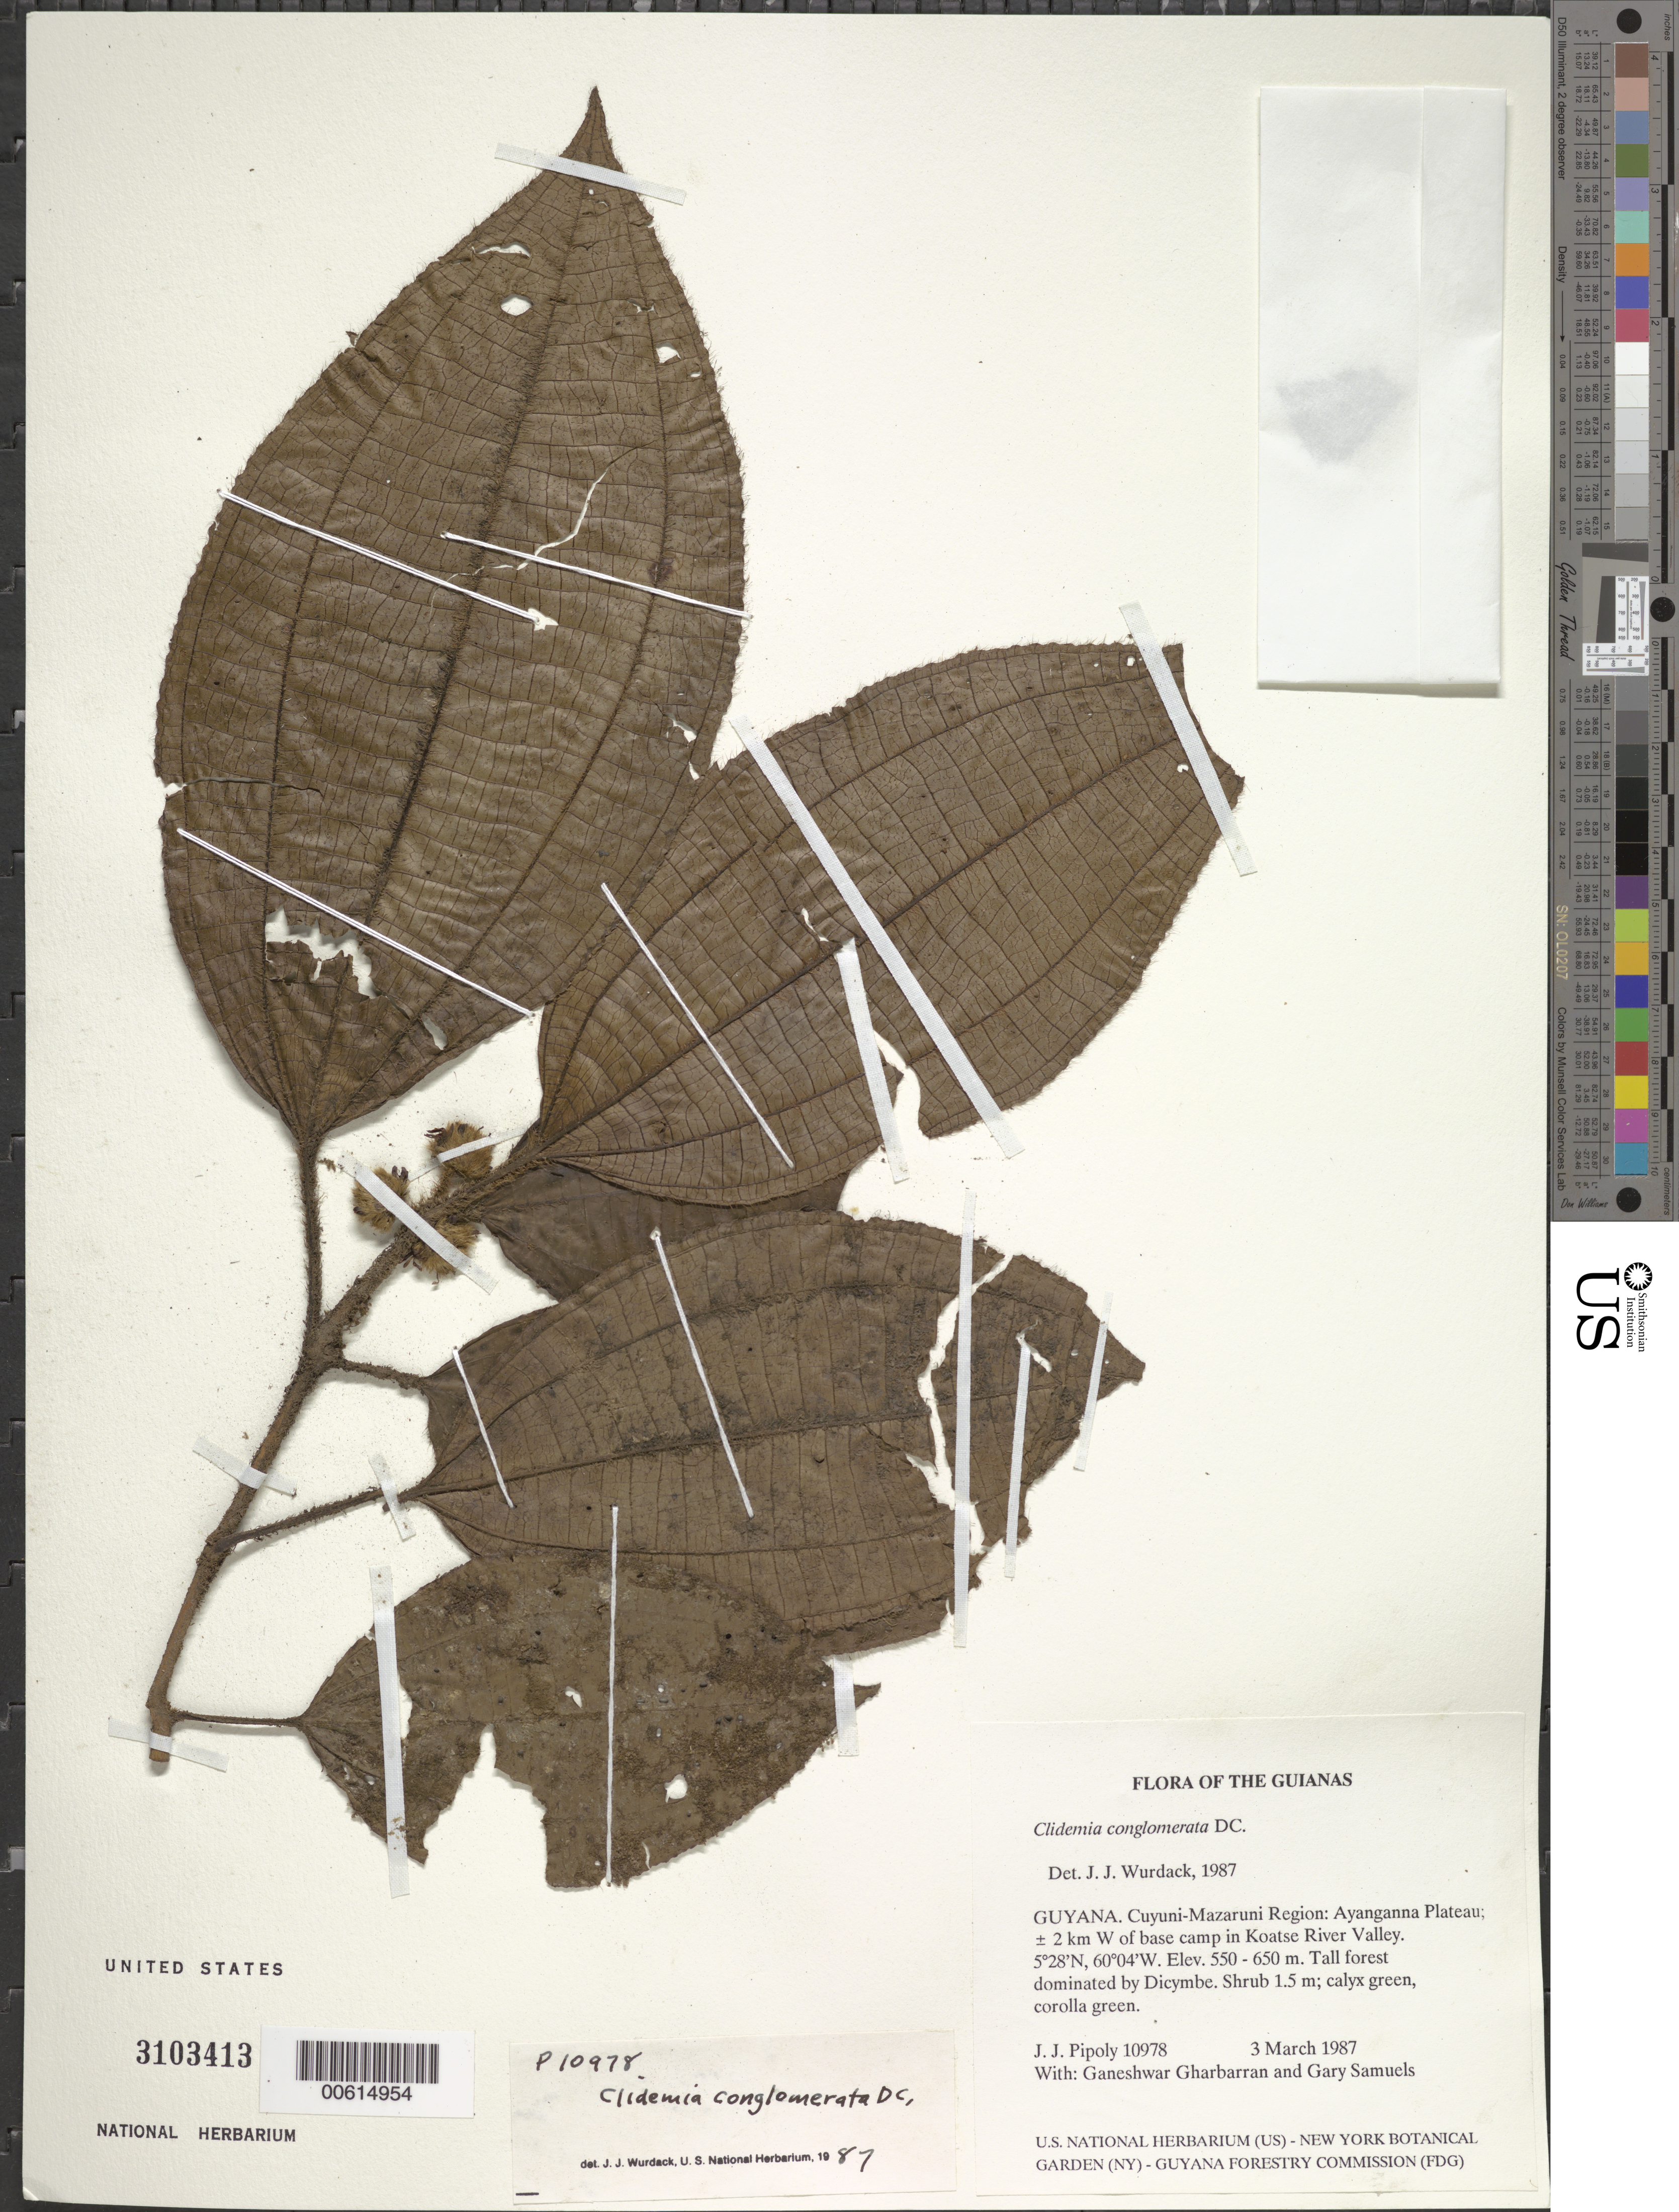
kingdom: Plantae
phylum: Tracheophyta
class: Magnoliopsida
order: Myrtales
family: Melastomataceae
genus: Clidemia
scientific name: Clidemia conglomerata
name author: DC.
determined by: Wurdack, John J., (US), US (UNITED STATES)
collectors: J. J. Pipoly, G. Gharbarran & G. Samuels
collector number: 10978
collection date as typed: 3 March 1987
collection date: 1987-03-03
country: Guyana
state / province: Cuyuni-Mazaruni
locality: Ayanganna Plateau; ± 2 km W of base camp in Koatse River Valley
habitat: Tall forest dominated by Dicymbe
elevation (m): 550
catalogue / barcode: US 3103413